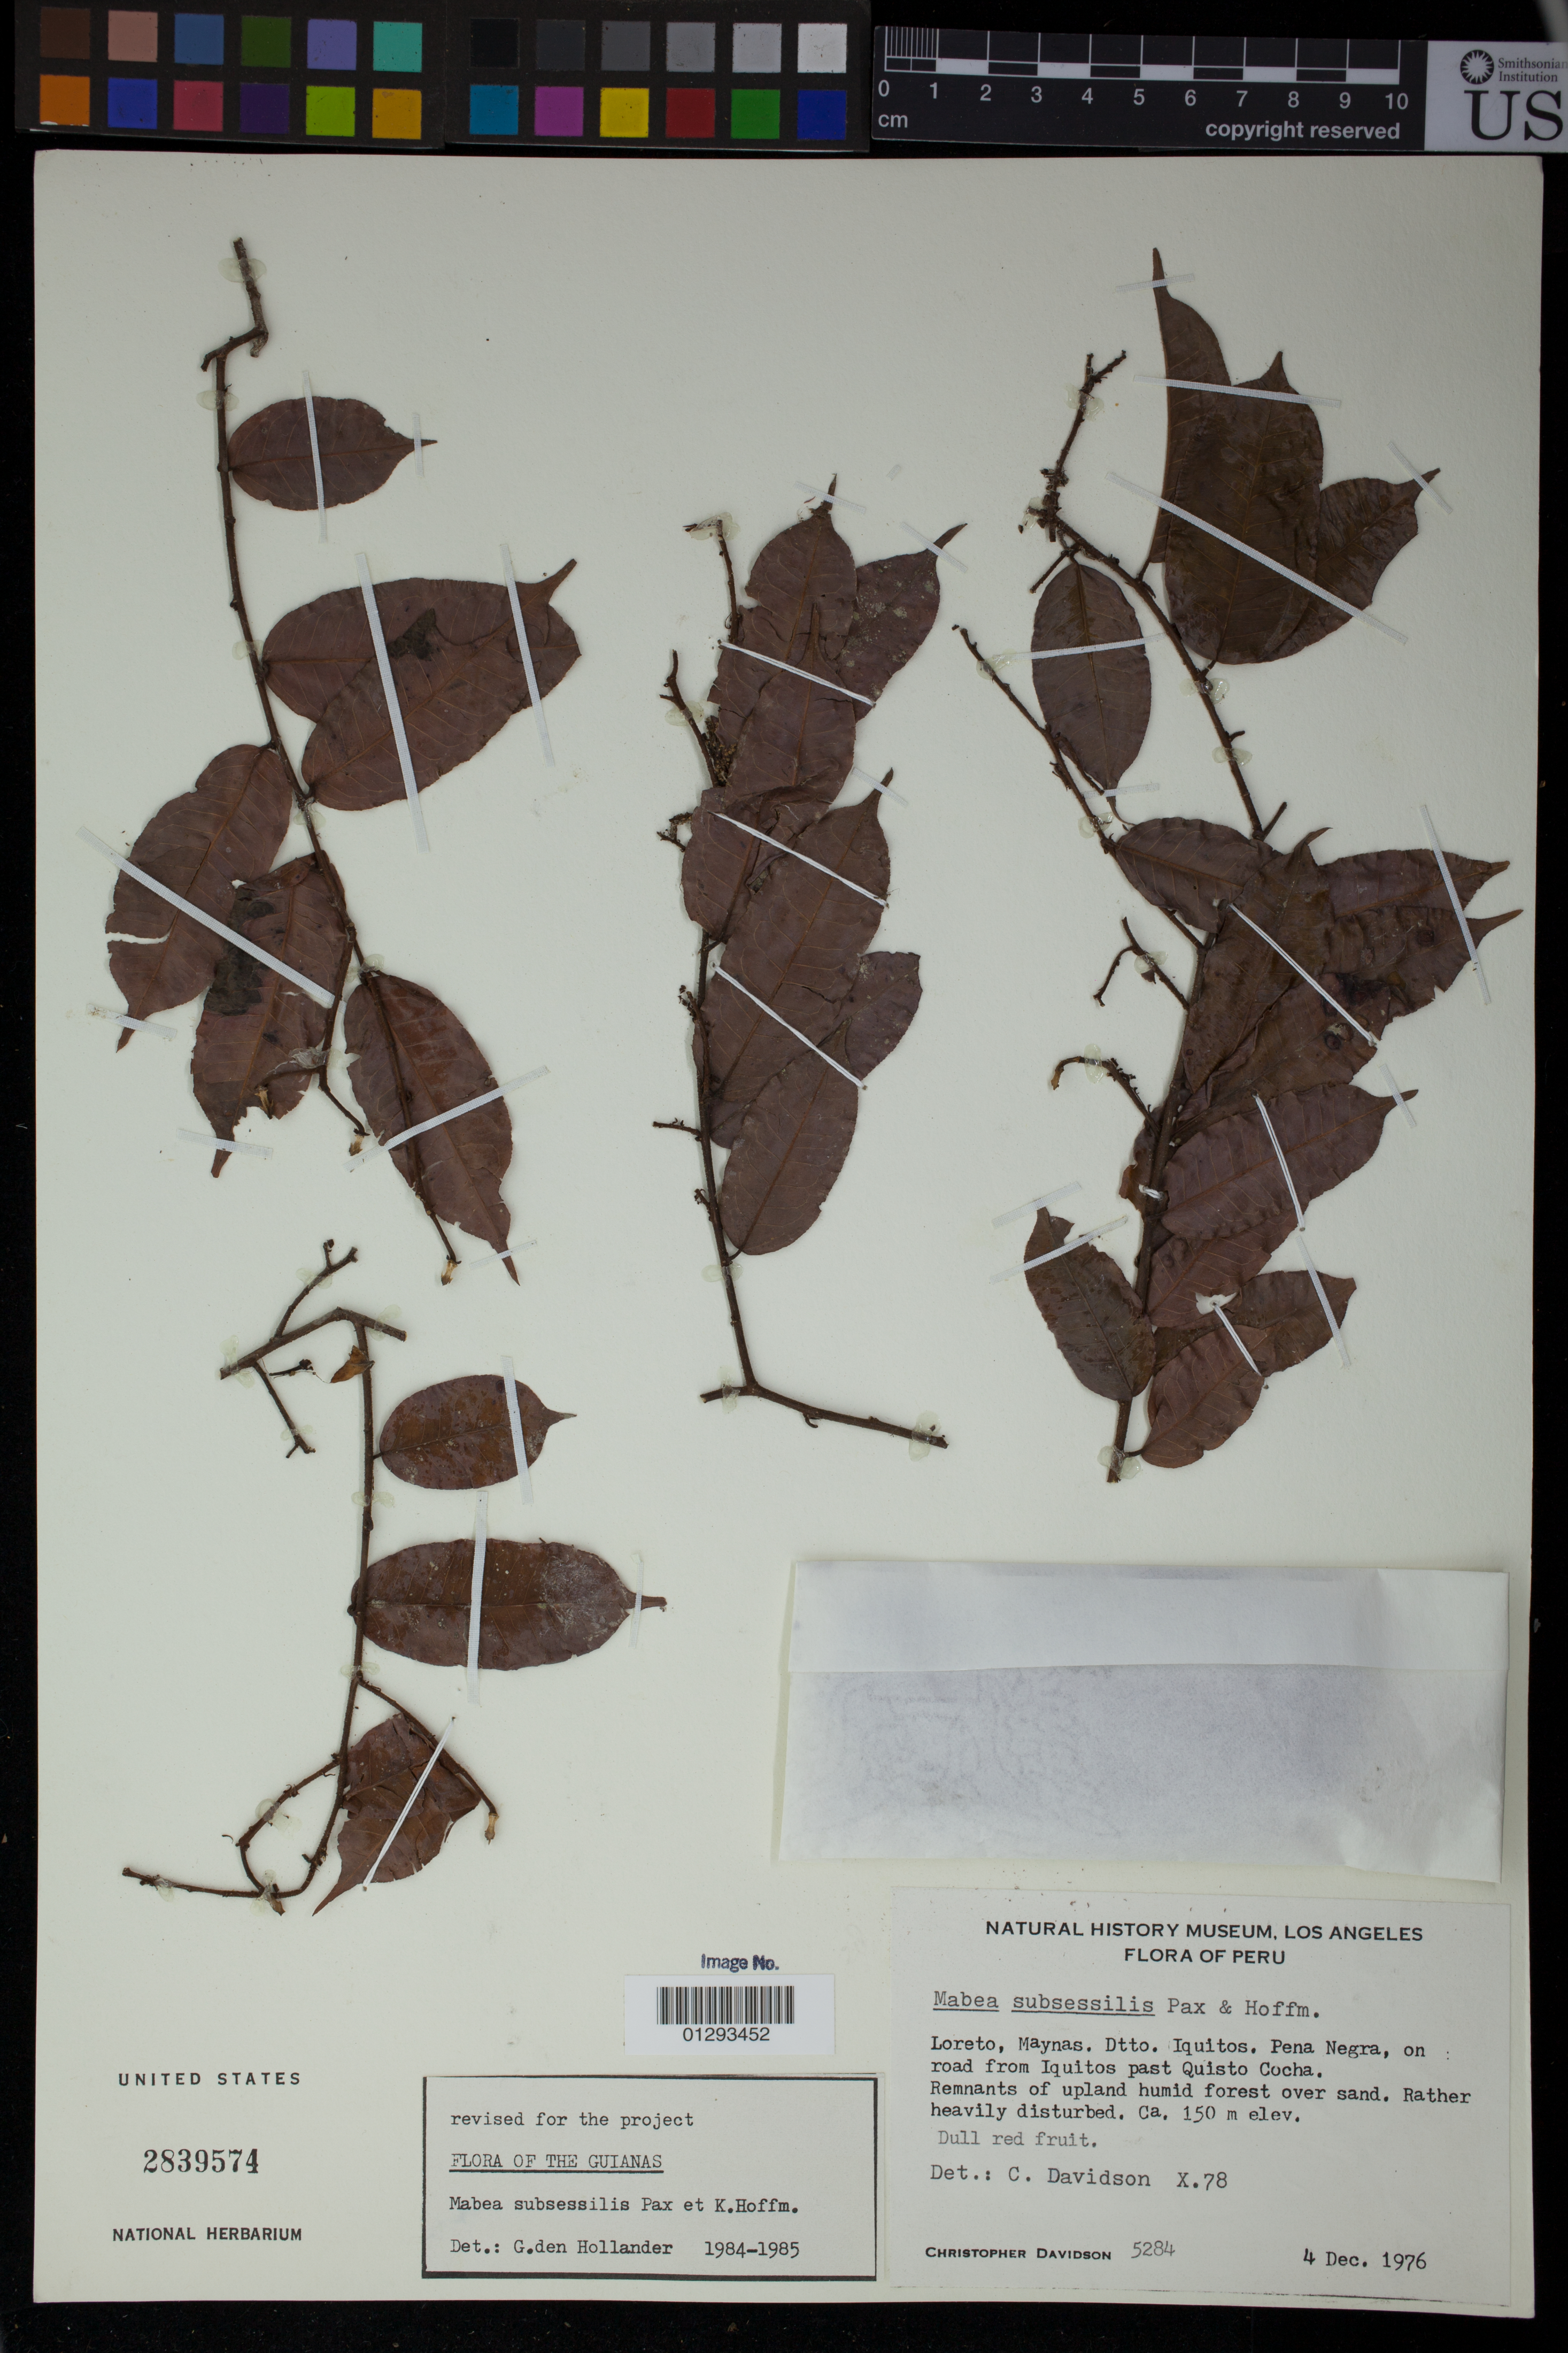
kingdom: Plantae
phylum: Tracheophyta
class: Magnoliopsida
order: Malpighiales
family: Euphorbiaceae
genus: Mabea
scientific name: Mabea subsessilis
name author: Pax & K. Hoffm.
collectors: C. Davidson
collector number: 5284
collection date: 1976-12-04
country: Peru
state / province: Loreto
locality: Maynas. Dtto. Iquitos. Pena Negra, on road from Iquitos past Quisto Cocha.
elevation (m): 150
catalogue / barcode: US 2839574